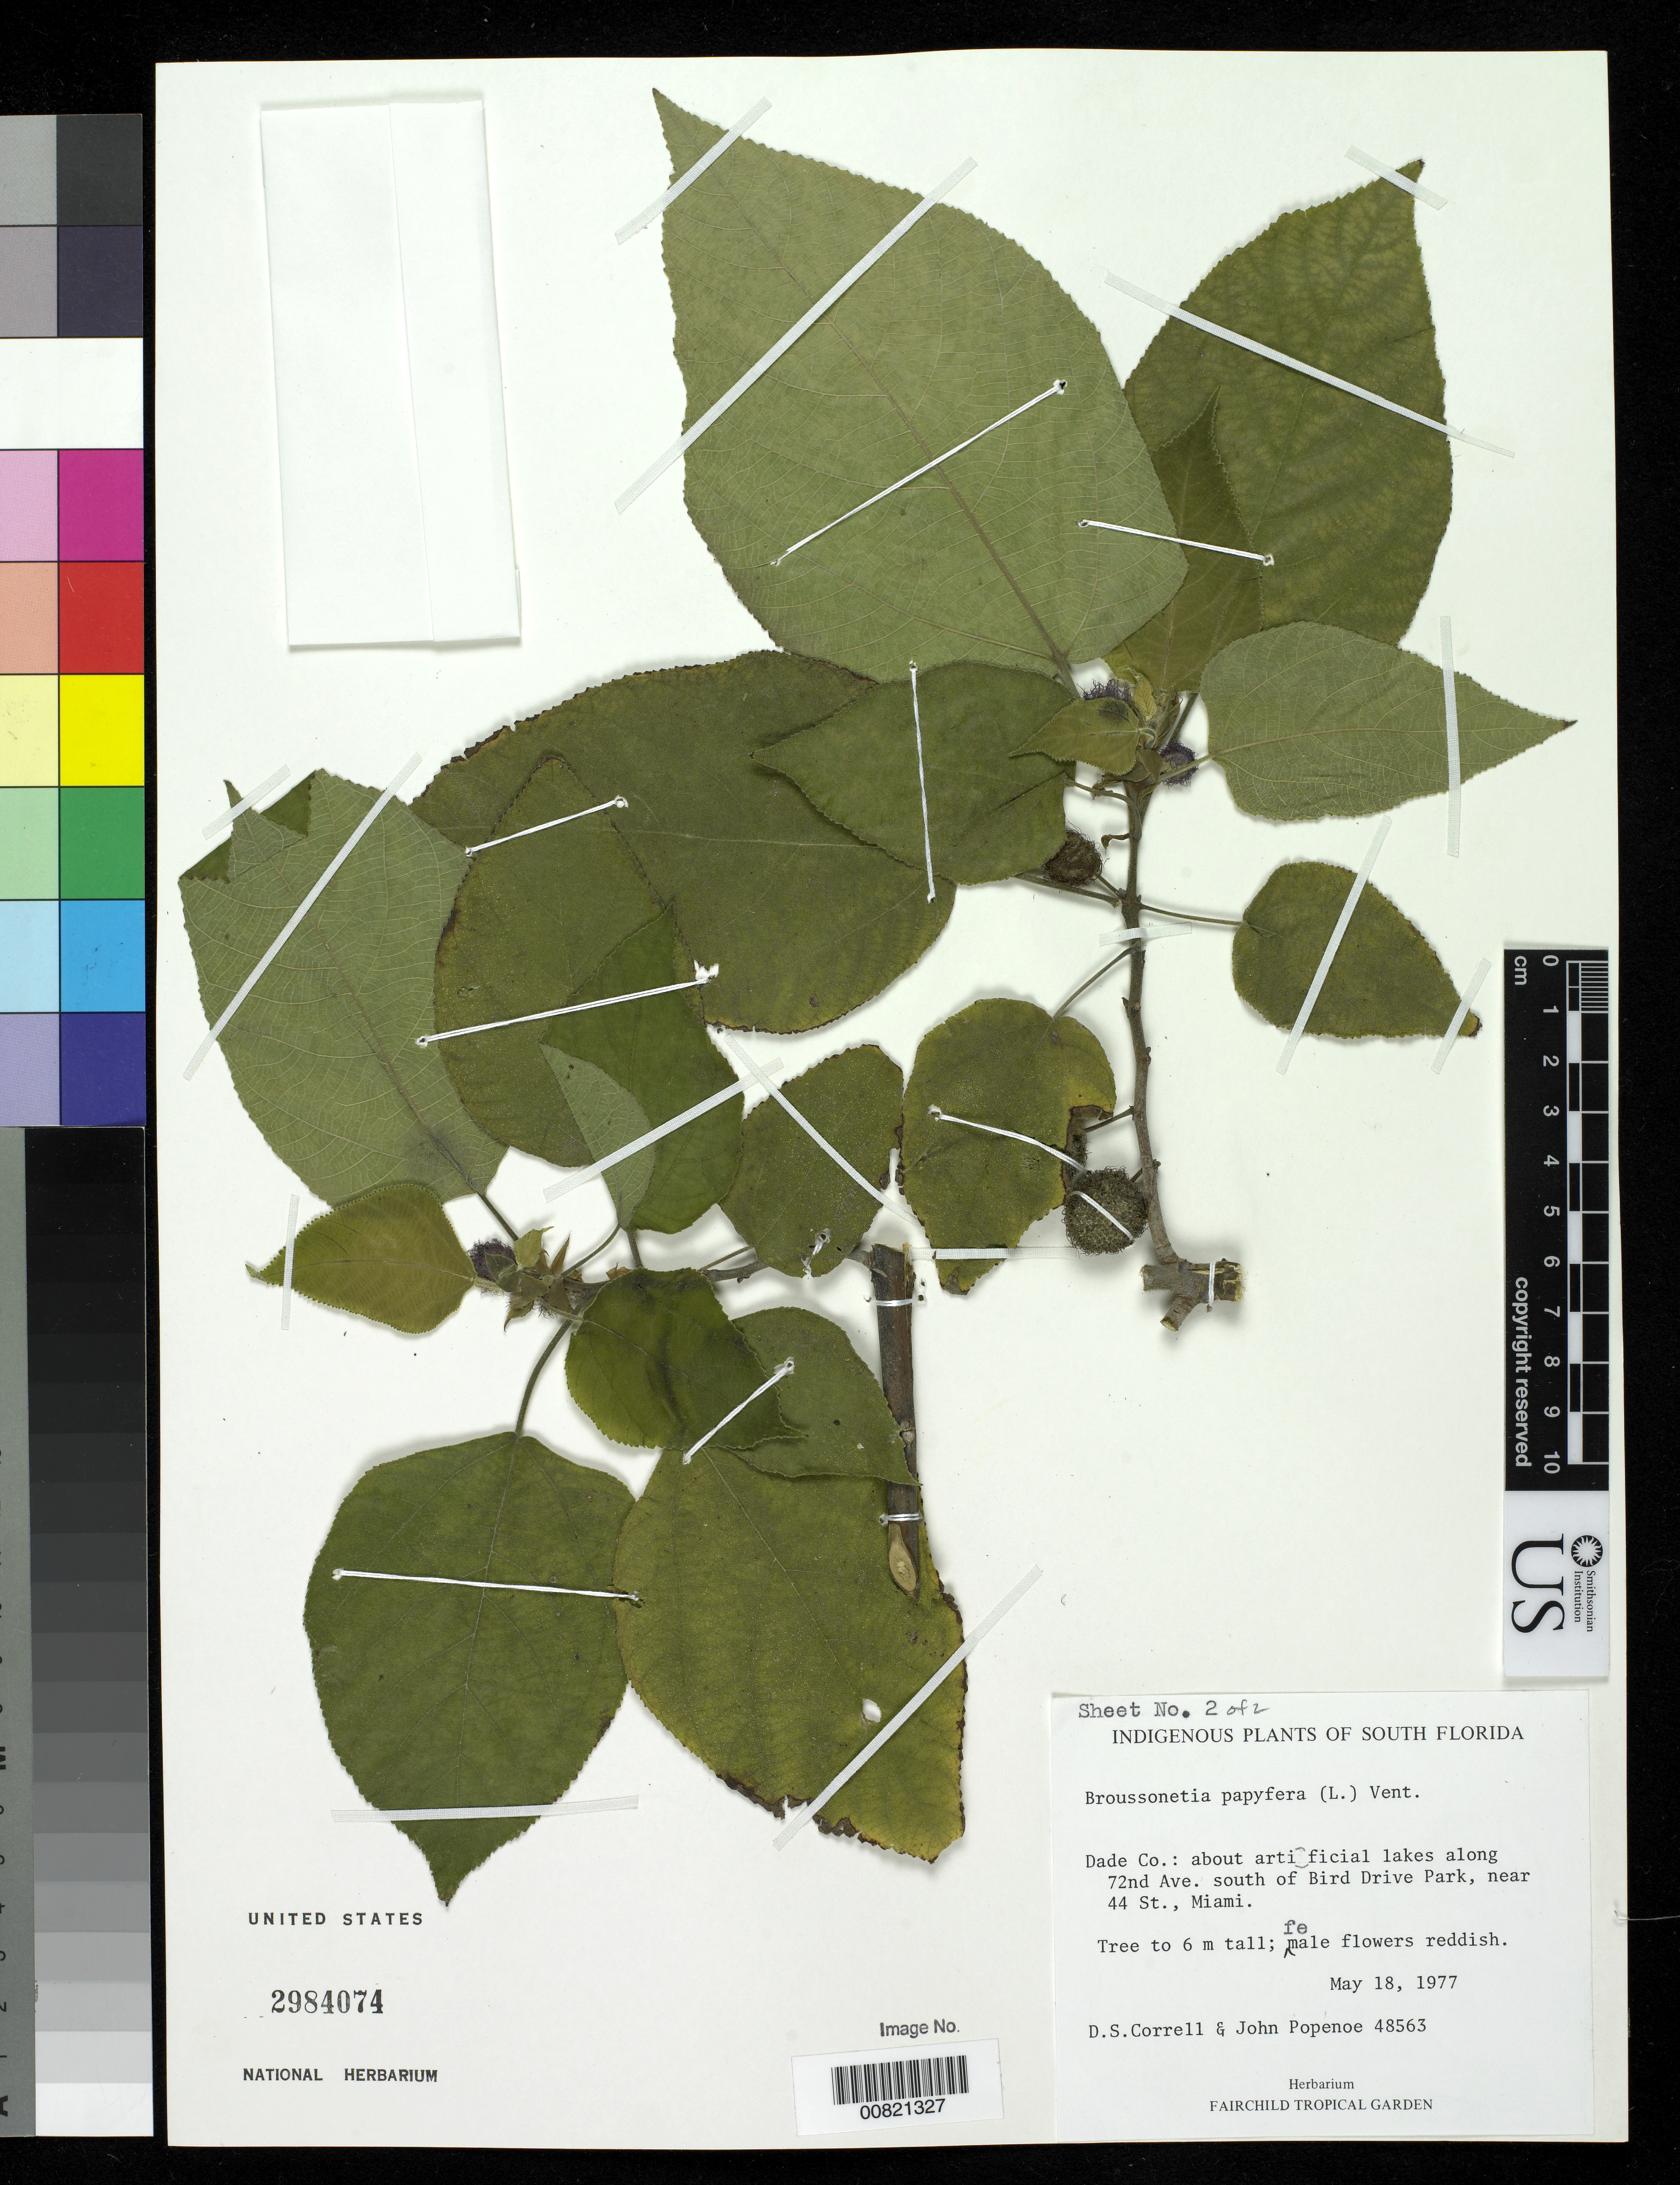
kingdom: Plantae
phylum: Tracheophyta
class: Magnoliopsida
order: Rosales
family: Moraceae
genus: Broussonetia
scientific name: Broussonetia papyrifera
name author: (L.) L'Hér. ex Vent.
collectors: D. S. Correll & J. Popenoe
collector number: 48563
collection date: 1977-05-18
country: United States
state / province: Florida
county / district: Dade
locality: Near artificial lakes along 72nd Ave. S of Bird Drive Park, near 44th St.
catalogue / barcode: US 2984074